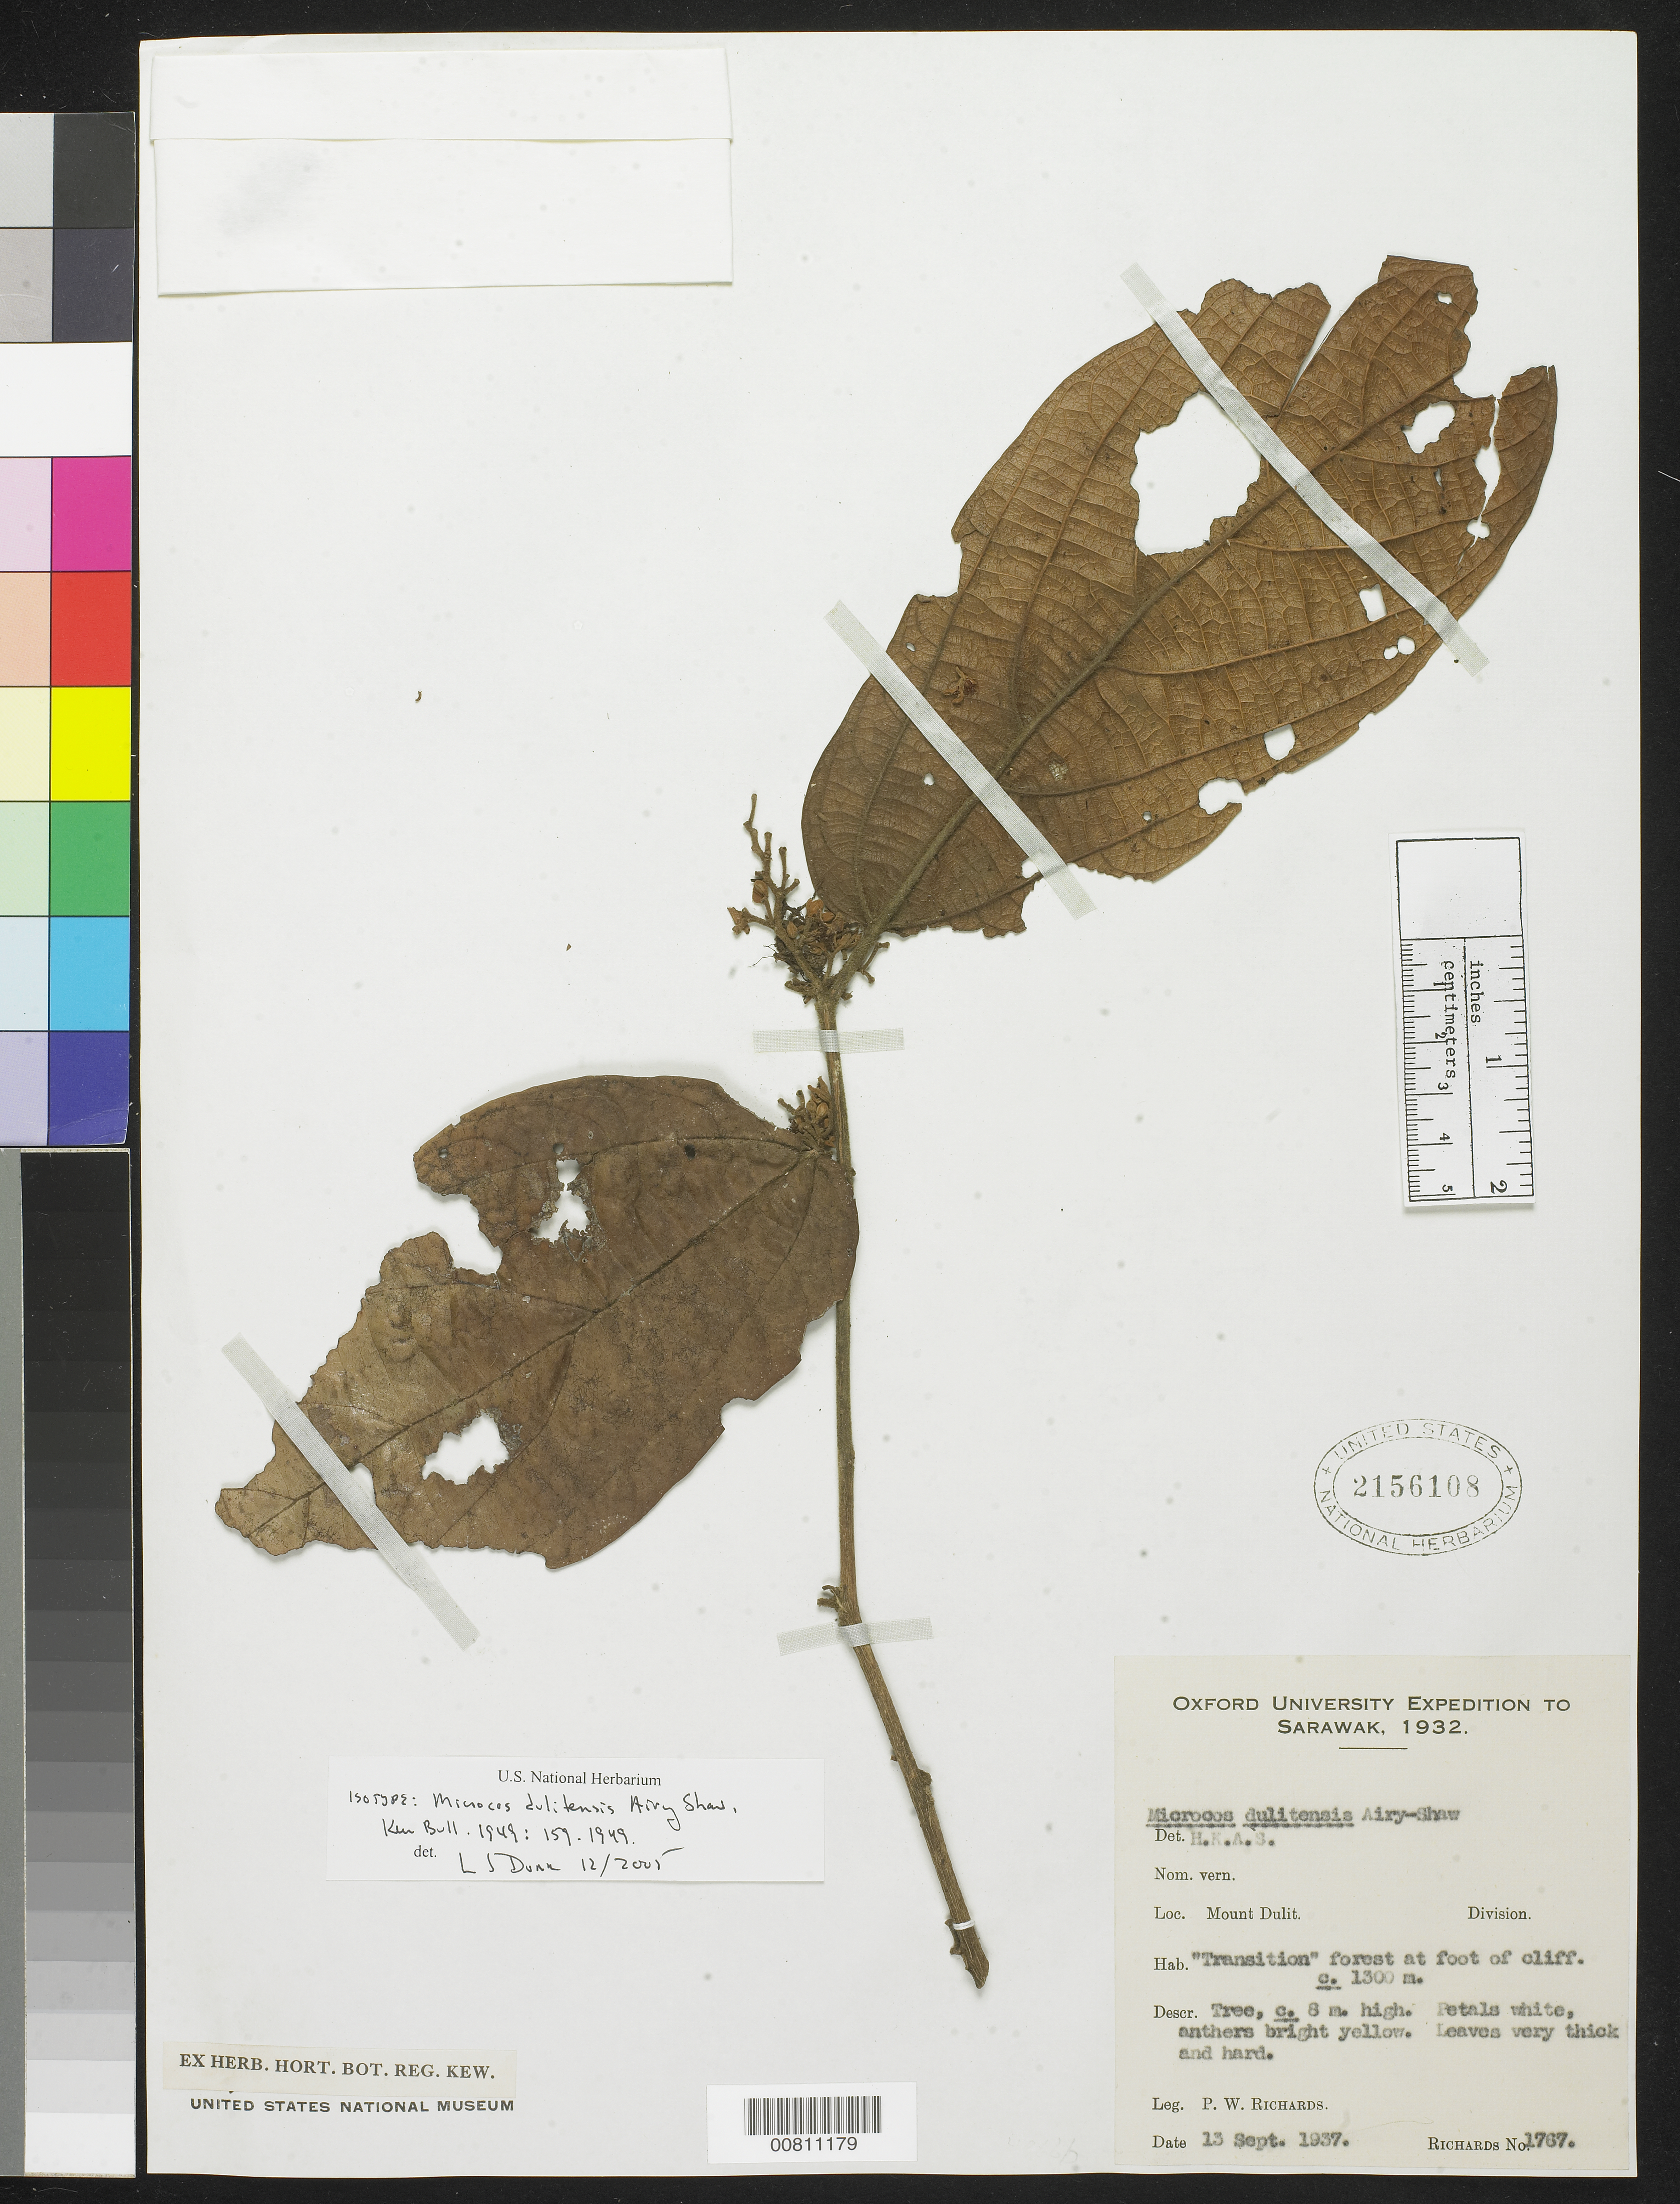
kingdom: Plantae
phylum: Tracheophyta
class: Magnoliopsida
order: Malvales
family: Malvaceae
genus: Microcos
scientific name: Microcos dulitensis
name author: Airy Shaw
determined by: Dorr, L. J., (BOT), Smithsonian Institution - National Museum of Natural History (UNITED STATES)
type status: Isotype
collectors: P. Richards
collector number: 1767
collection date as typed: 13 Sep 1937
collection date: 1937-09-13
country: Malaysia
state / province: Sarawak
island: Borneo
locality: Mount Dulit.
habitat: "Transition" forest at foot of cliff.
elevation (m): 1300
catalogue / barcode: US 2156108